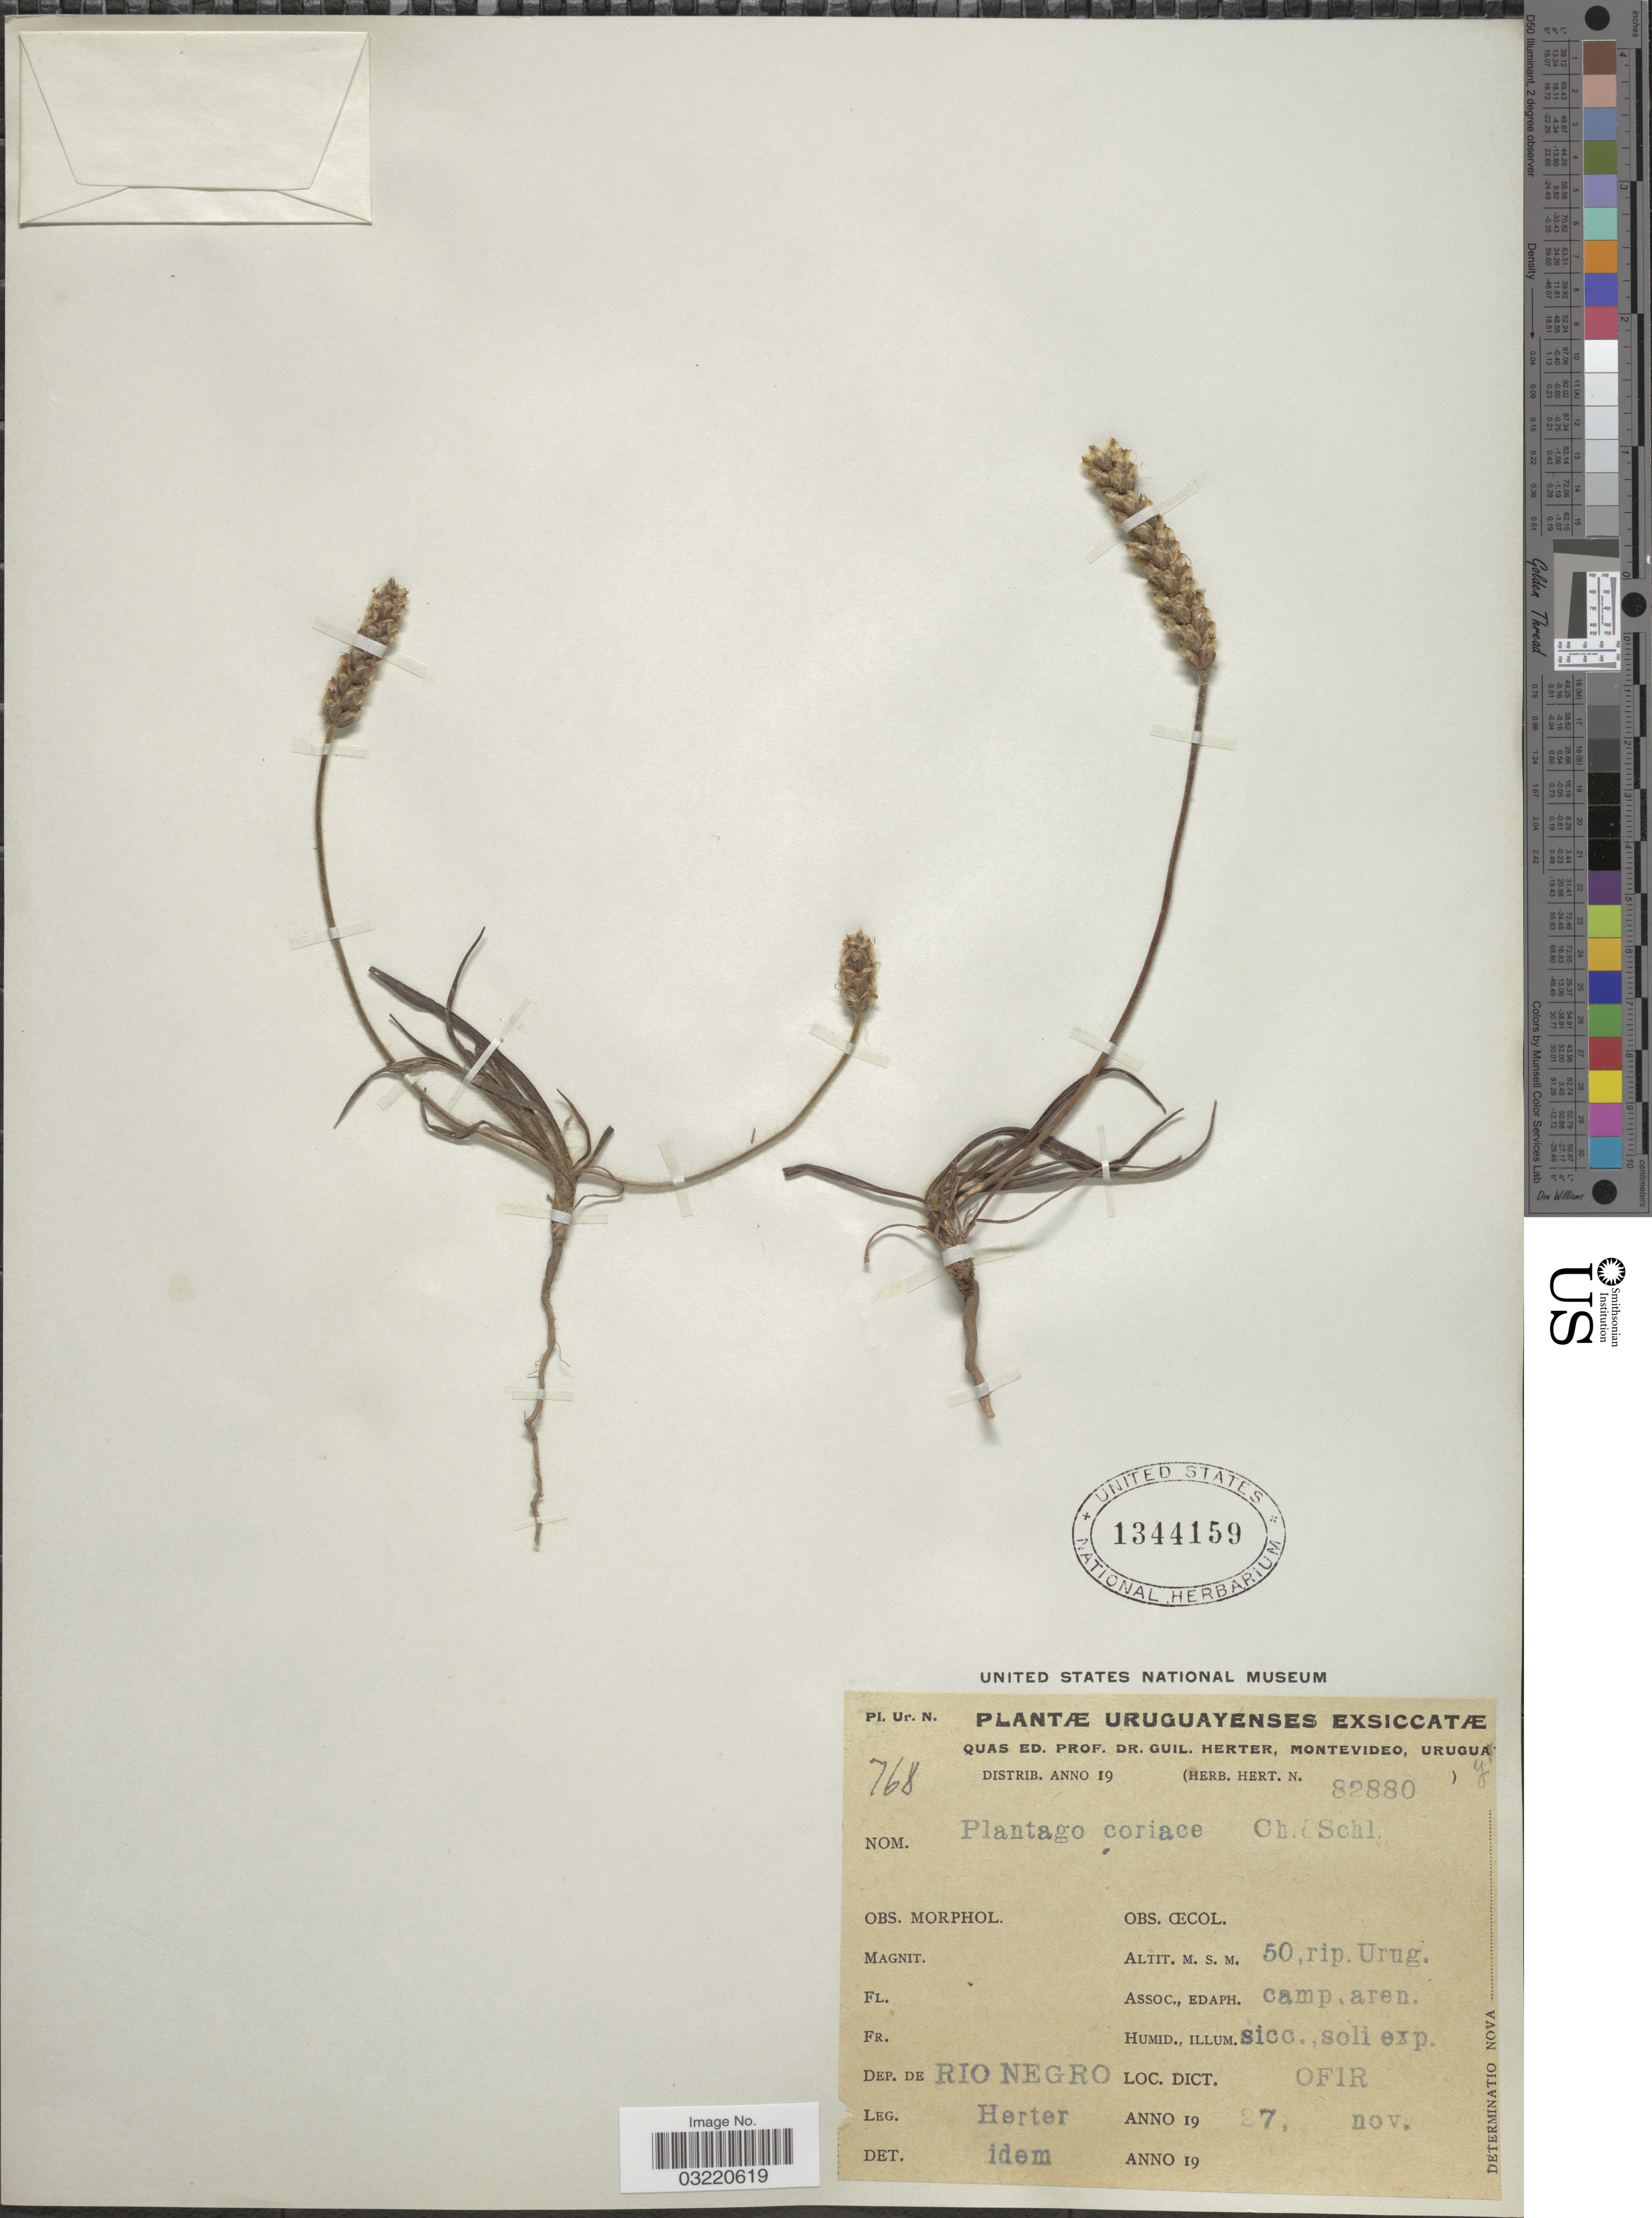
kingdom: Plantae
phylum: Tracheophyta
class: Magnoliopsida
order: Lamiales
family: Plantaginaceae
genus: Plantago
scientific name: Plantago brasiliensis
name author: Sims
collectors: G. Herter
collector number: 768/82880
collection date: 1927-11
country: Uruguay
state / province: Rio Negro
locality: Dep. de Rio Negro. Ofir.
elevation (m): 50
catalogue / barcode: US 1344159